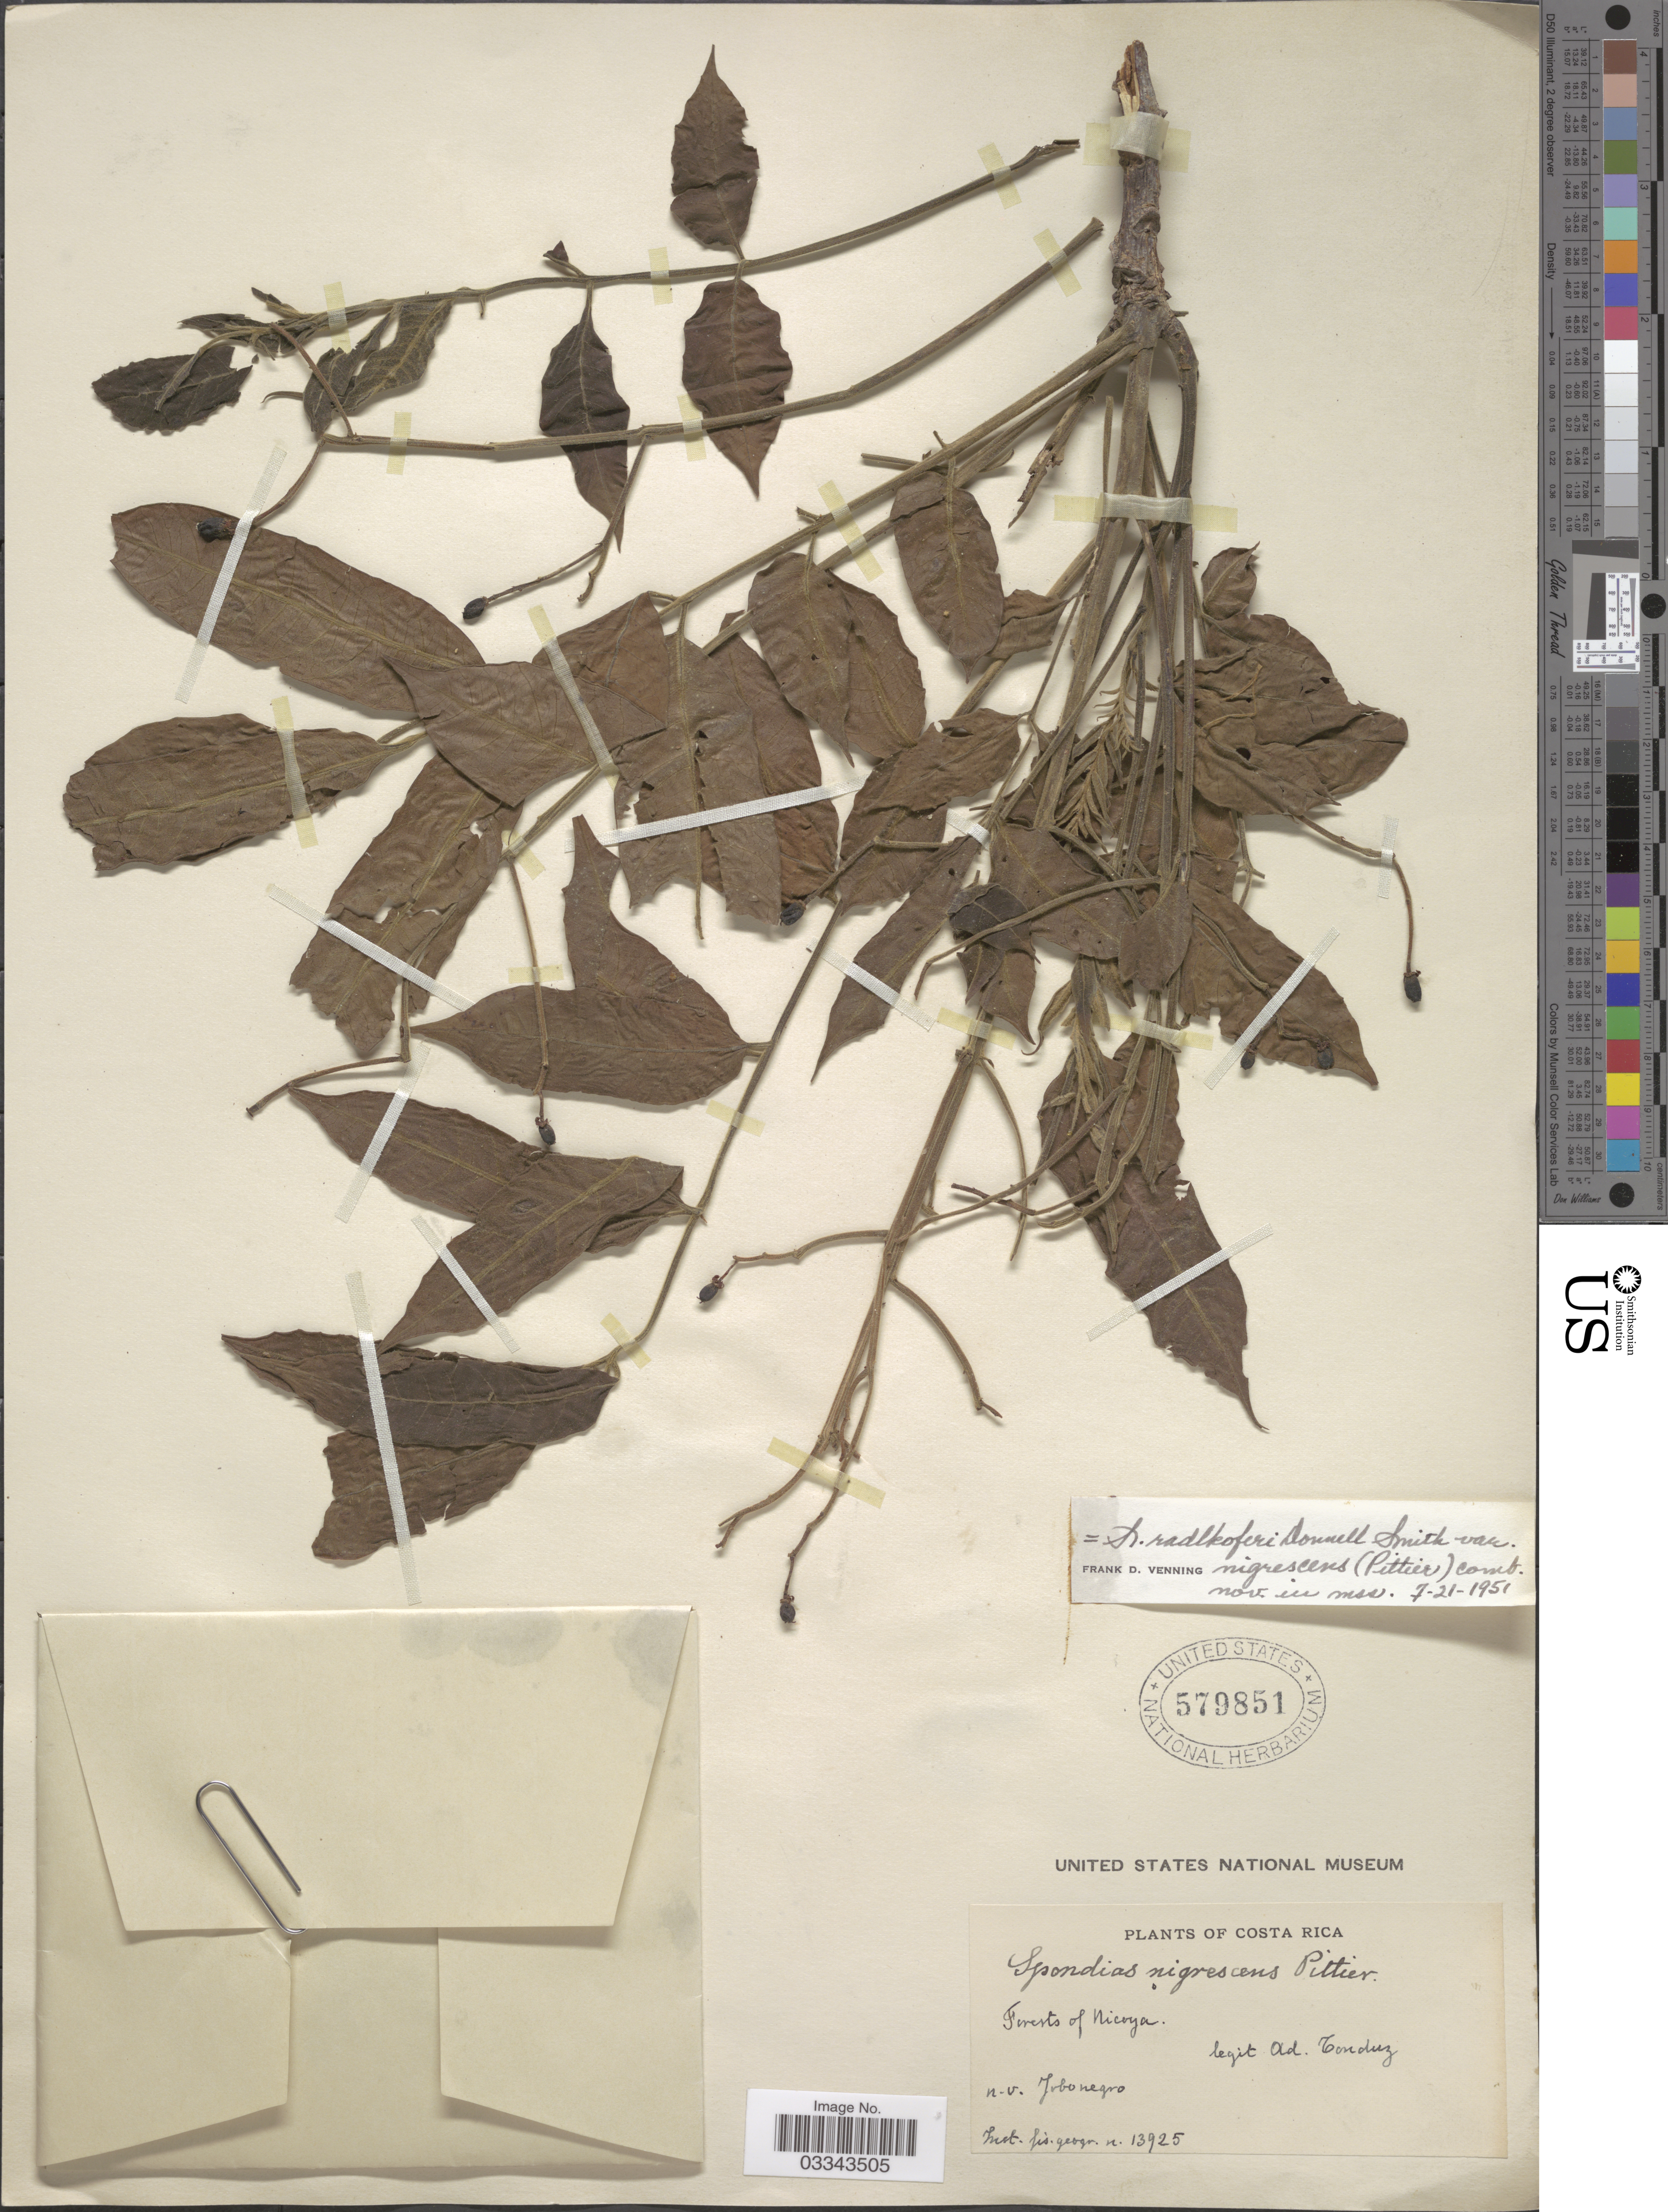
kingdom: Plantae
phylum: Tracheophyta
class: Magnoliopsida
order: Sapindales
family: Anacardiaceae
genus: Spondias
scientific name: Spondias radlkoferi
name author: Donn. Sm.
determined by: Mitchell, John D.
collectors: A. Tonduz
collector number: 13925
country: Costa Rica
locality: Forests of Nicoya.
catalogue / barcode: US 579851